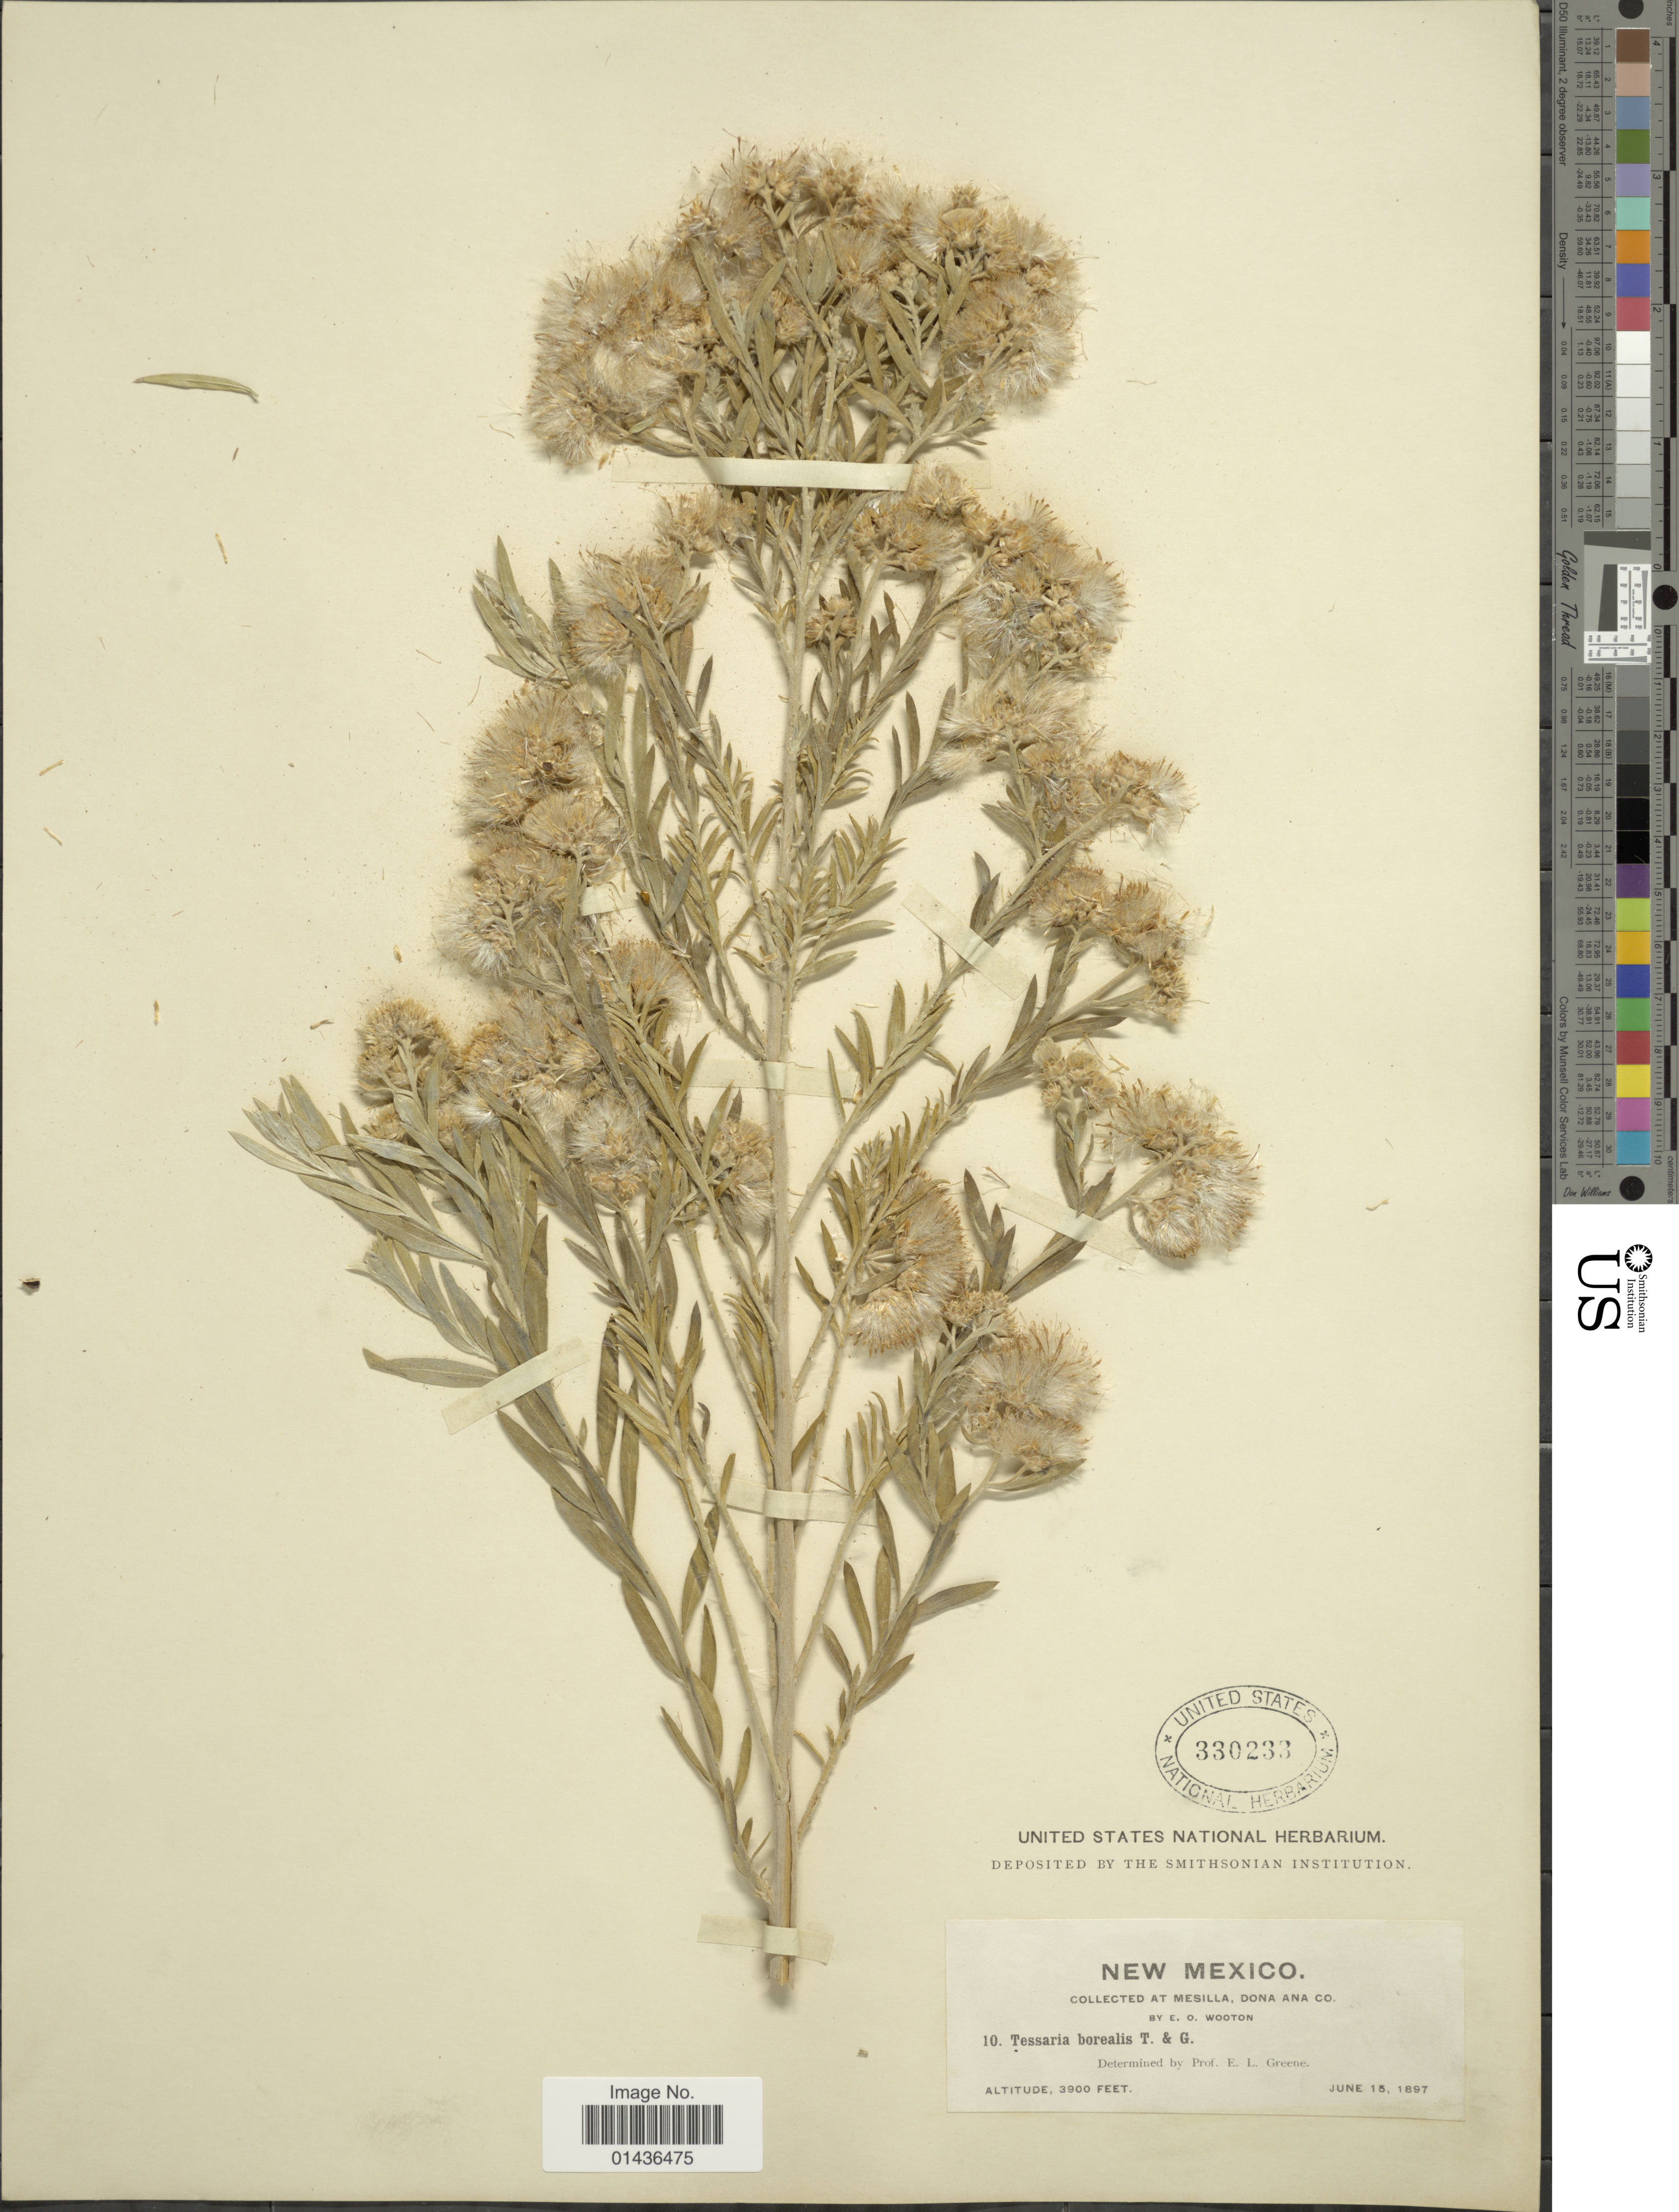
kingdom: Plantae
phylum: Tracheophyta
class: Magnoliopsida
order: Asterales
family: Asteraceae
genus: Pluchea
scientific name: Pluchea sericea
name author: (Nutt.) Coville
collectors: E. O. Wooton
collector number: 10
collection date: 1897-06-15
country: United States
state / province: New Mexico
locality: Mesilla, Dona Ana Co.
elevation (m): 1189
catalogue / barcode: US 330233